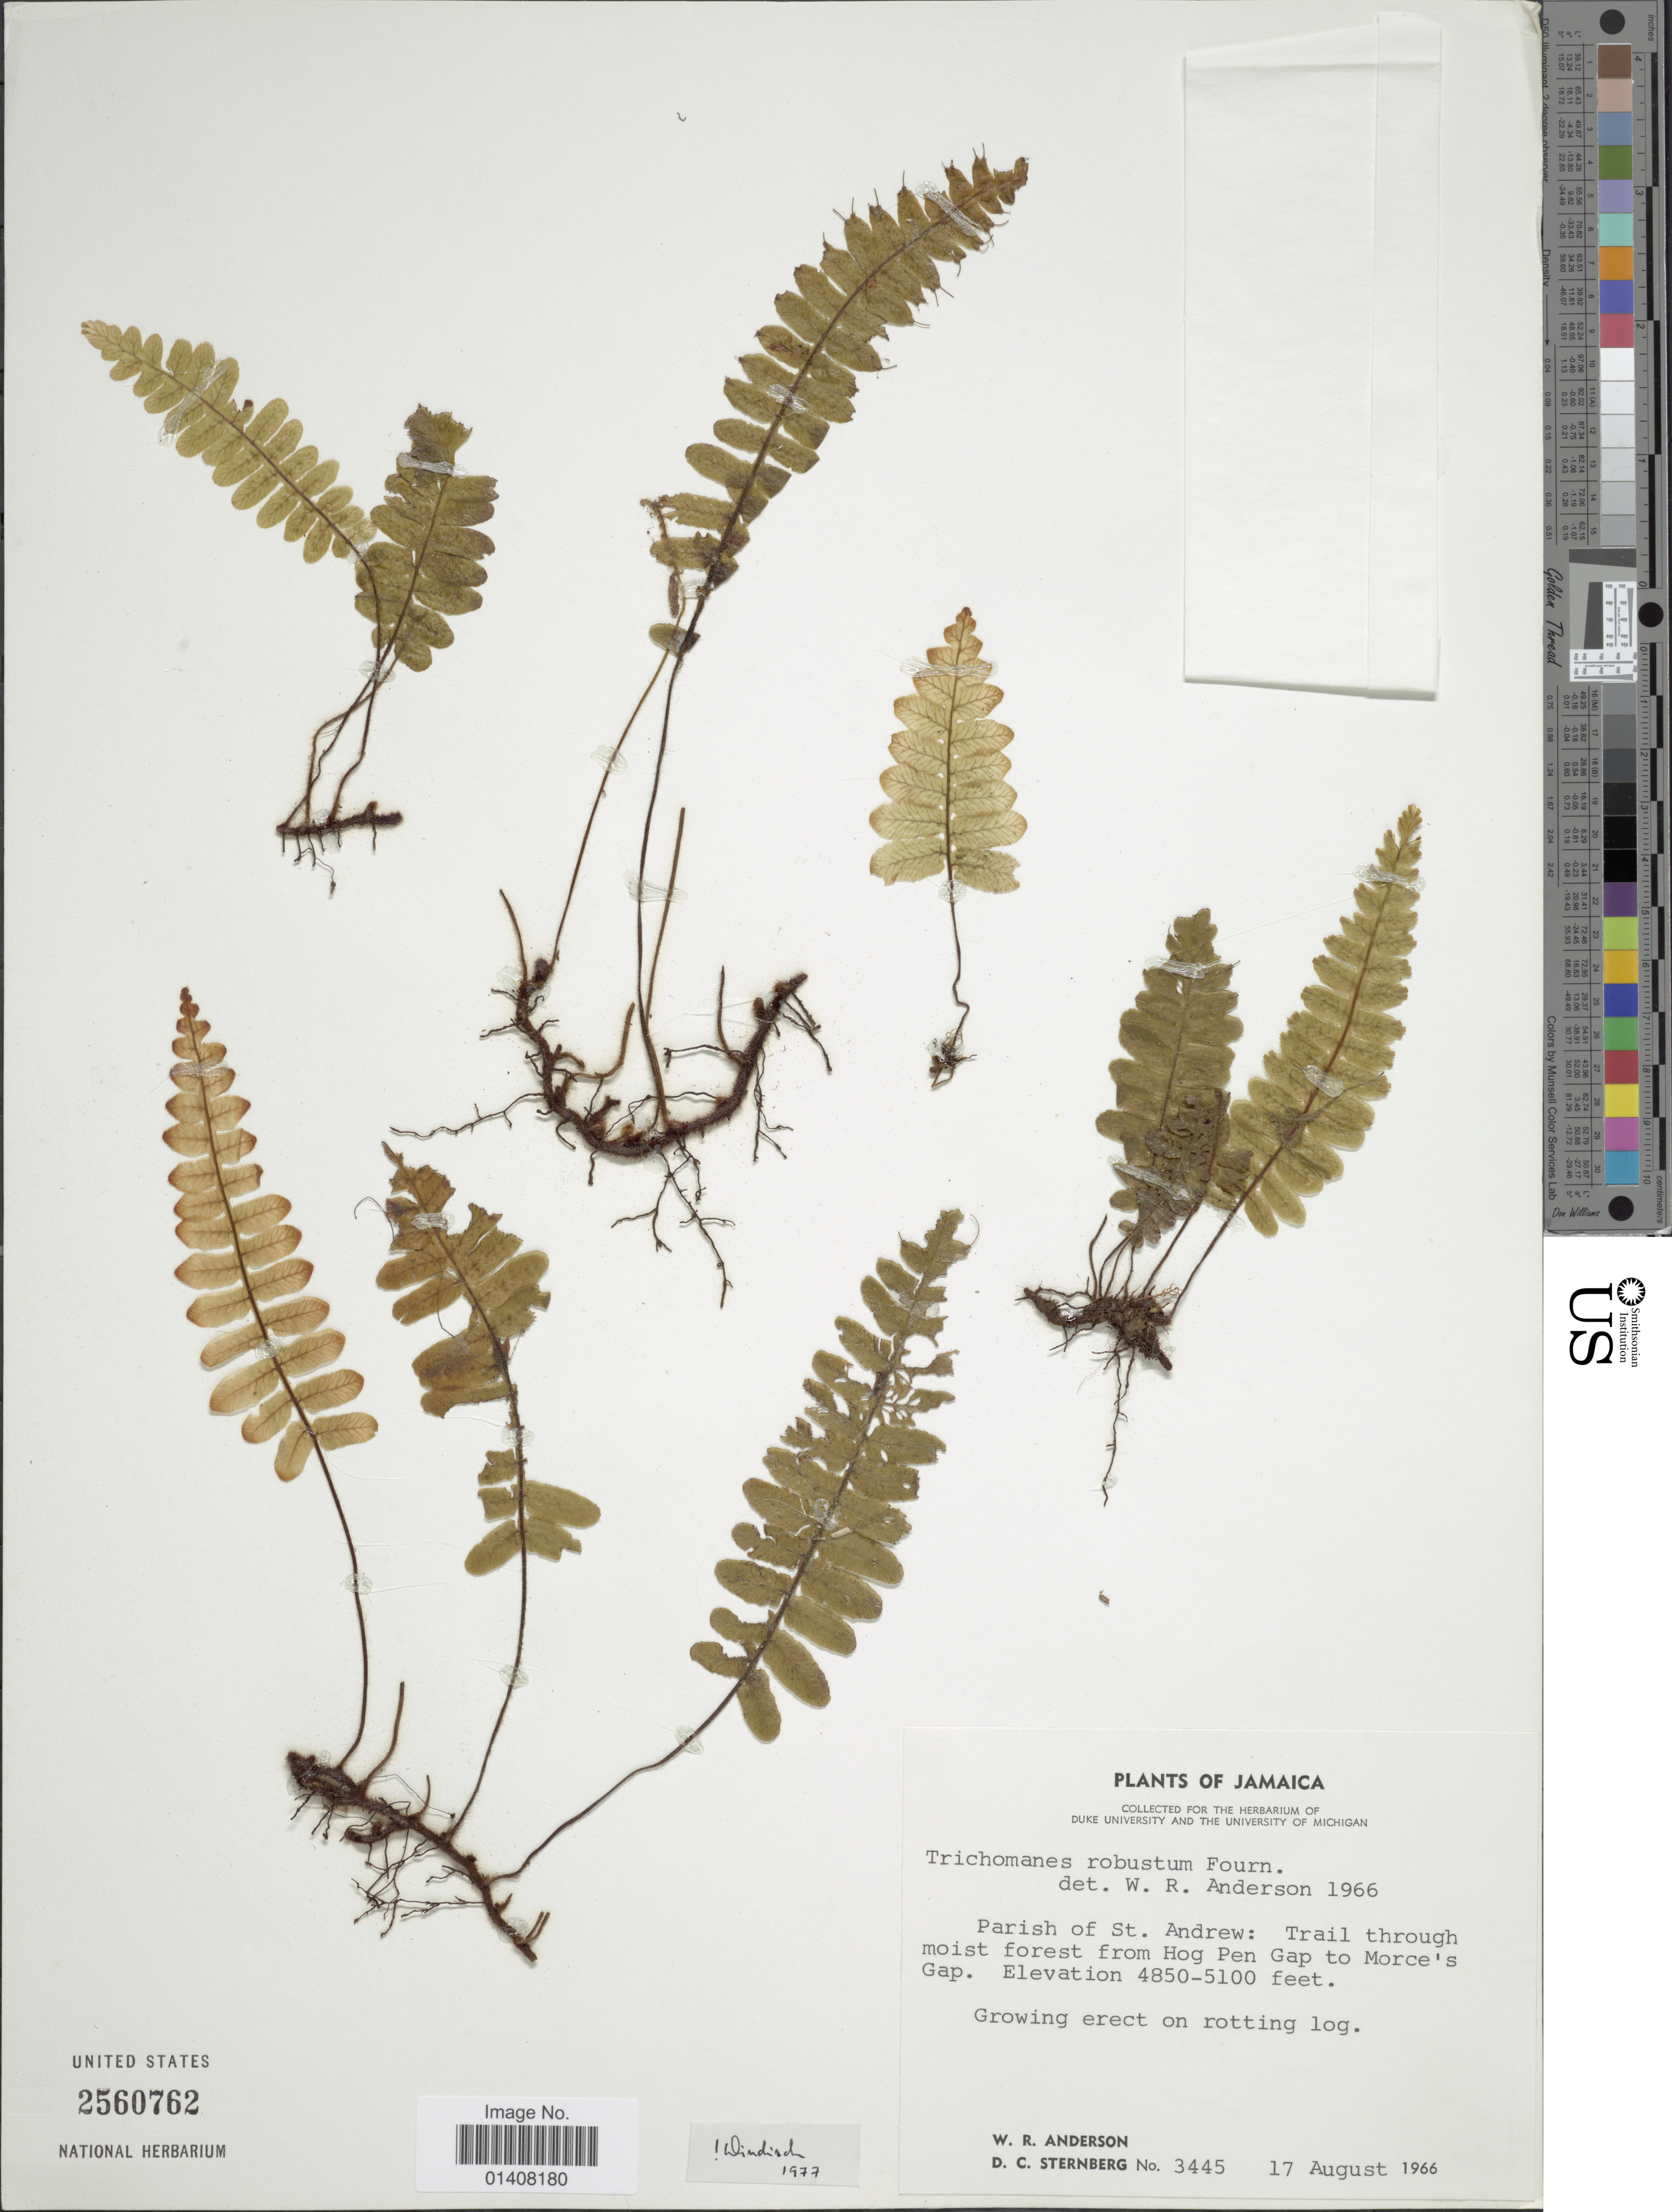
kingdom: Plantae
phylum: Tracheophyta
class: Polypodiopsida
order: Hymenophyllales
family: Hymenophyllaceae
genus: Trichomanes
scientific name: Trichomanes robustum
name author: E. Fourn.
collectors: W. Anderson & D. Sternberg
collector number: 3445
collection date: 1966-08-17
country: Dominica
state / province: St. Andrew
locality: Parish of St. Andrew: trail through moist forest from Hog Pen Gap to Morce's Gap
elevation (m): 1478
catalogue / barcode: US 2560762